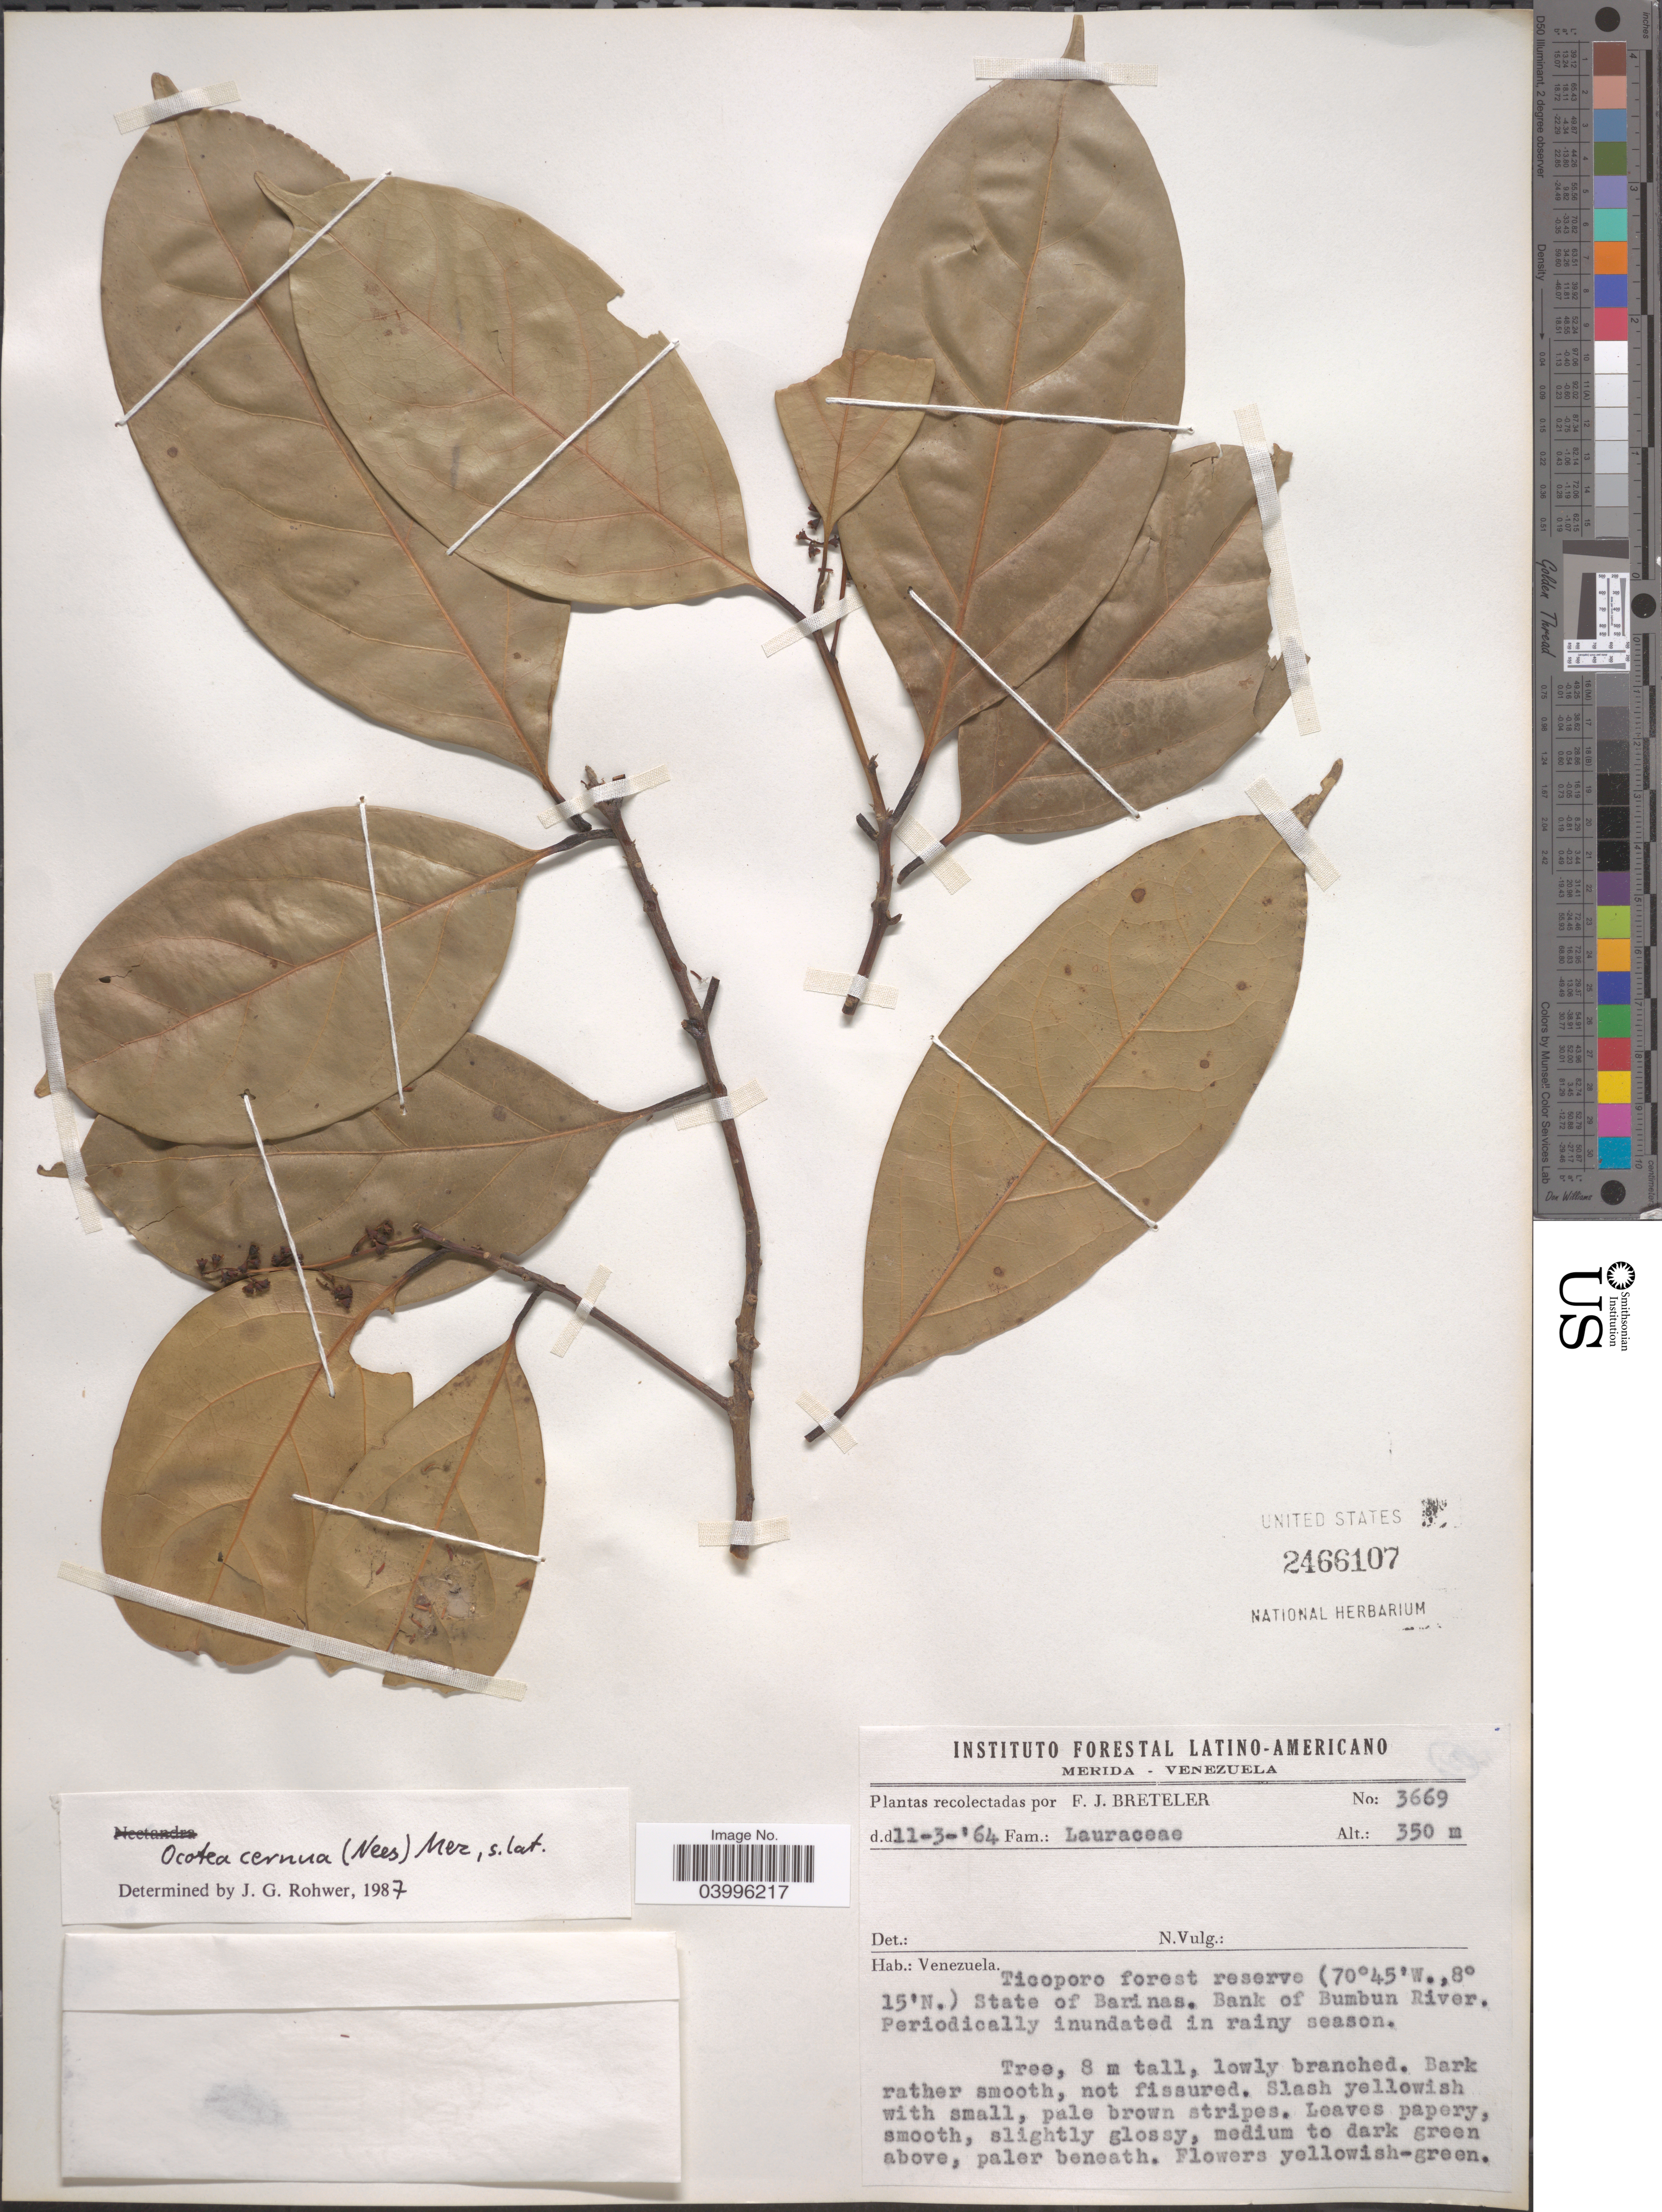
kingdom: Plantae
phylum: Tracheophyta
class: Magnoliopsida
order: Laurales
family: Lauraceae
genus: Ocotea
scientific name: Ocotea cernua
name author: (Nees) Mez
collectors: F. J. Breteler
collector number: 3669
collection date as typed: Transcribed d/m/y: 11/3/64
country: Venezuela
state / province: Barinas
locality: Ticoporo forest reserve. State of Barinas. Bank of Bumbun River.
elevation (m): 350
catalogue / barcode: US 2466107